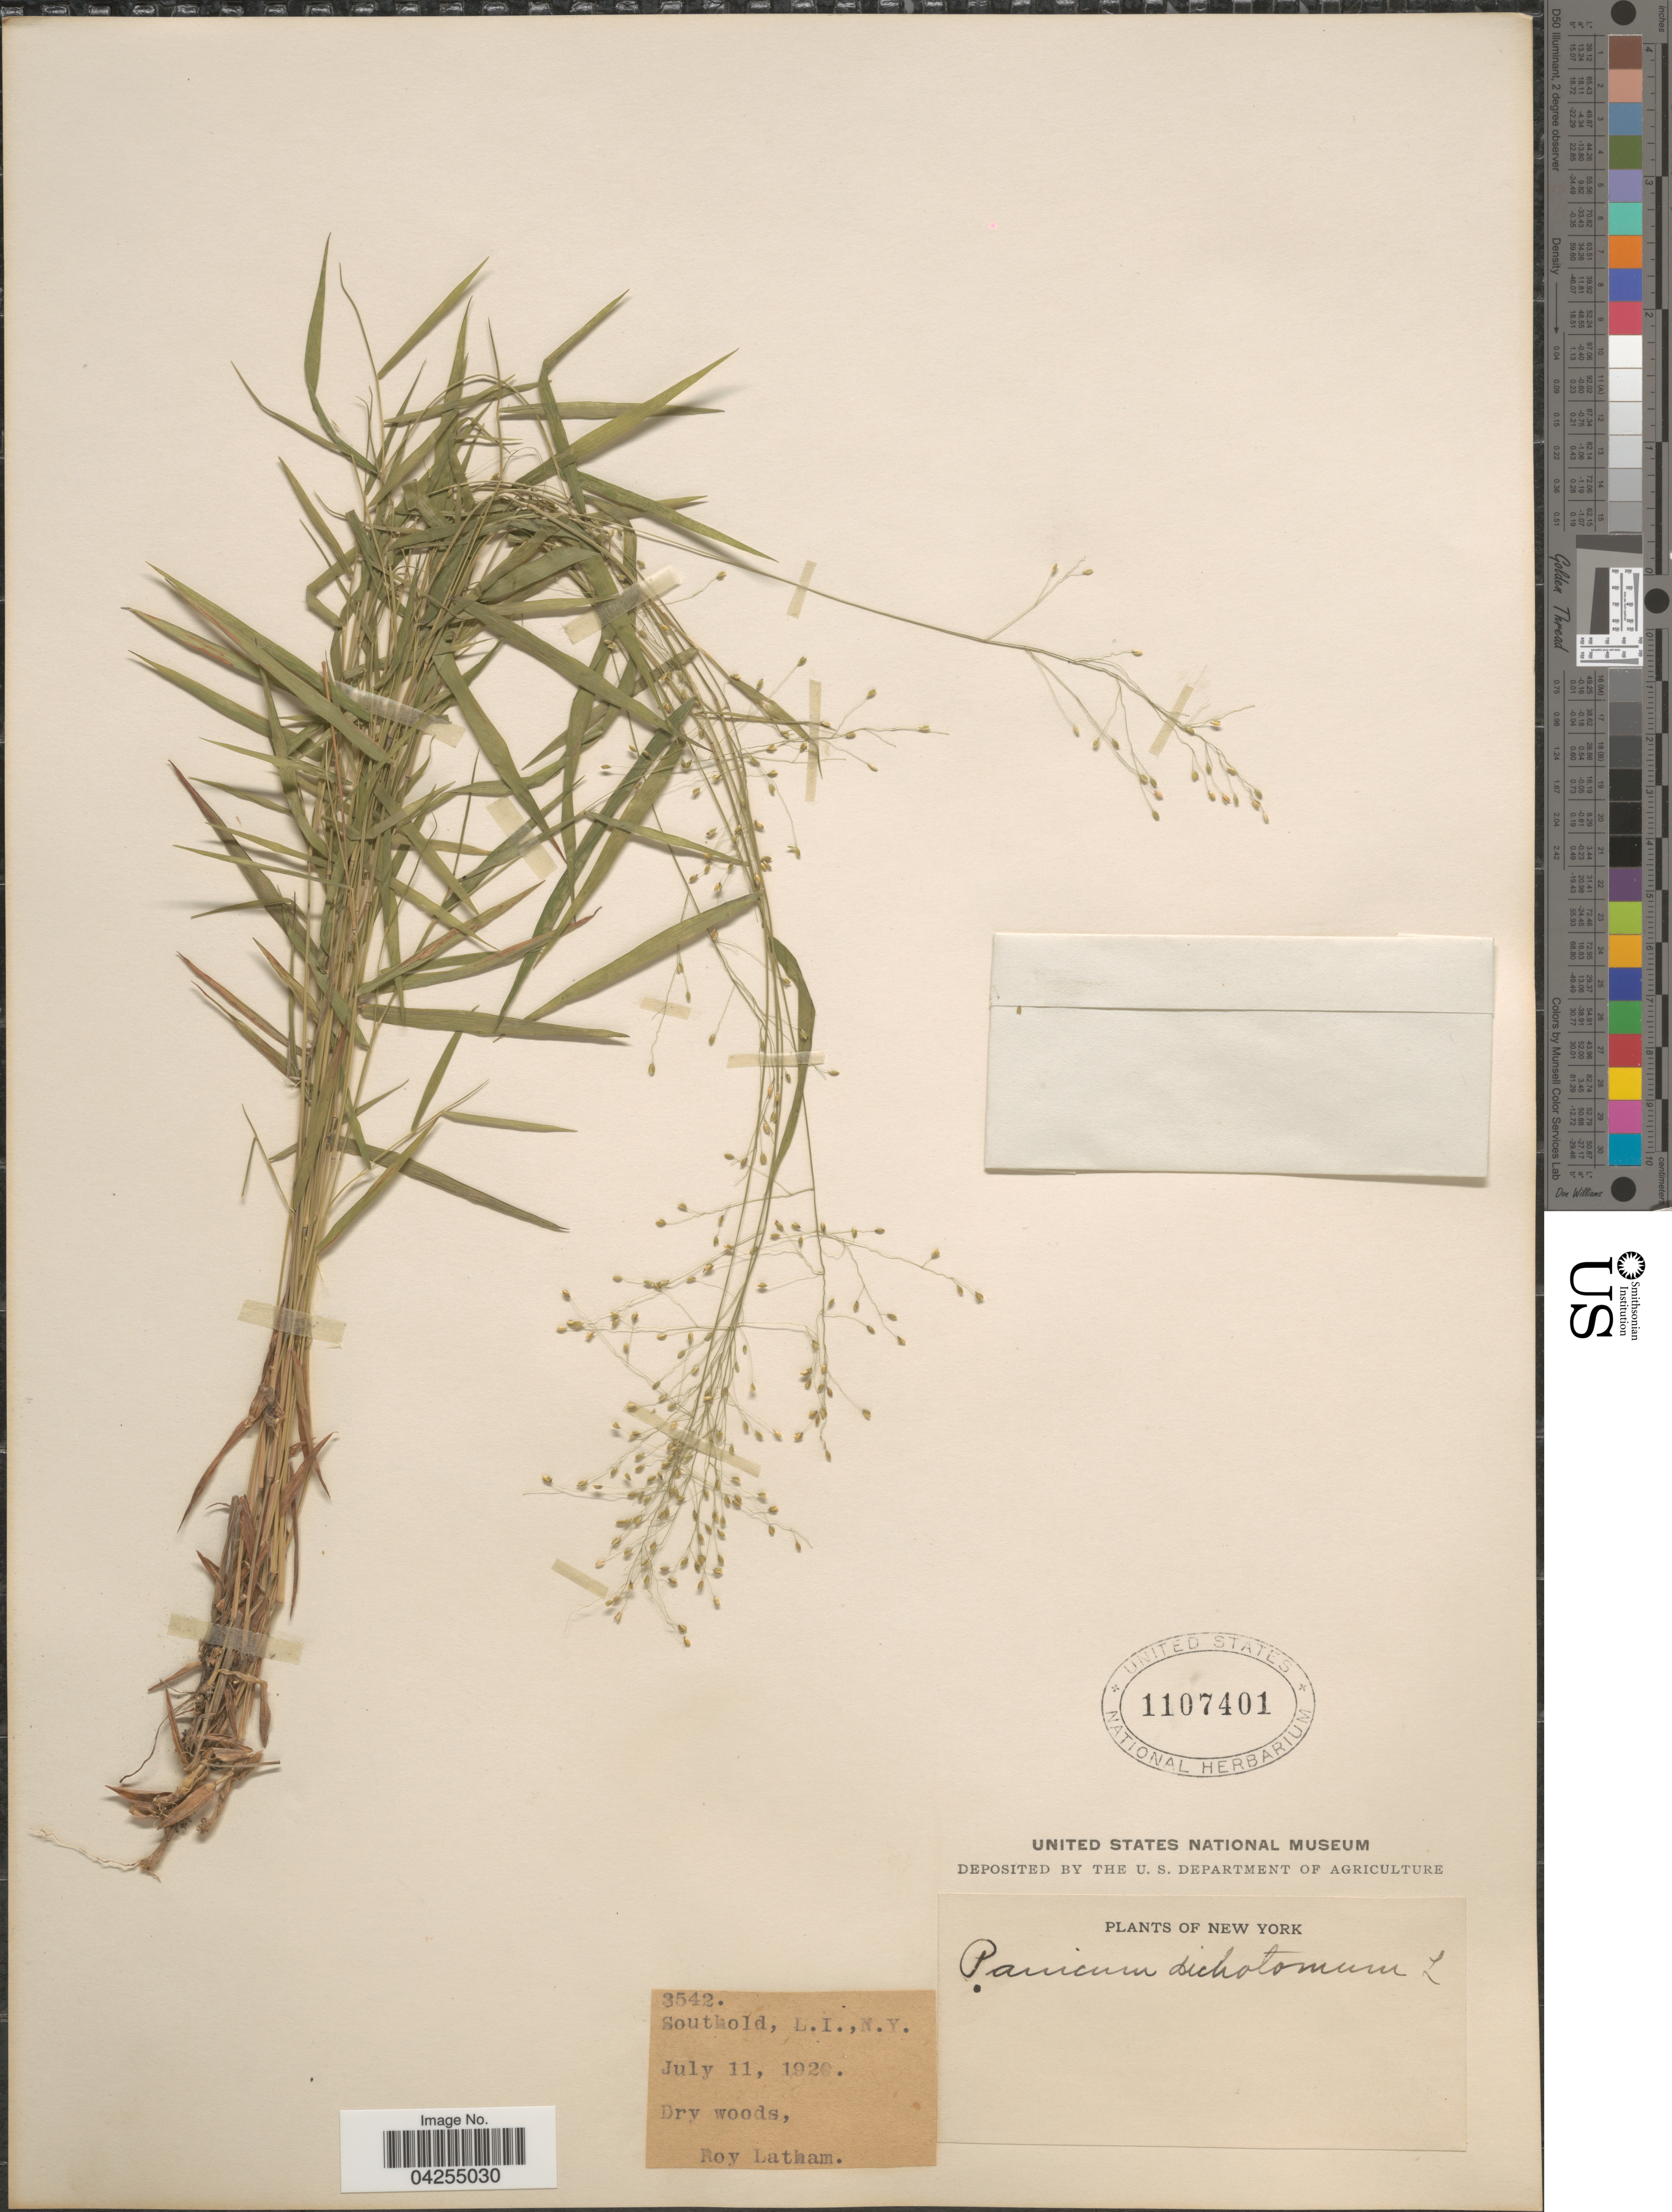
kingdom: Plantae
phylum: Tracheophyta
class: Liliopsida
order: Poales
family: Poaceae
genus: Dichanthelium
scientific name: Dichanthelium dichotomum var. dichotomum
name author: (L.) Gould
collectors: R. Latham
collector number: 3542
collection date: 1920-07-11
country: United States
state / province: New York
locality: Southold, L. I.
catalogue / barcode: US 1107401